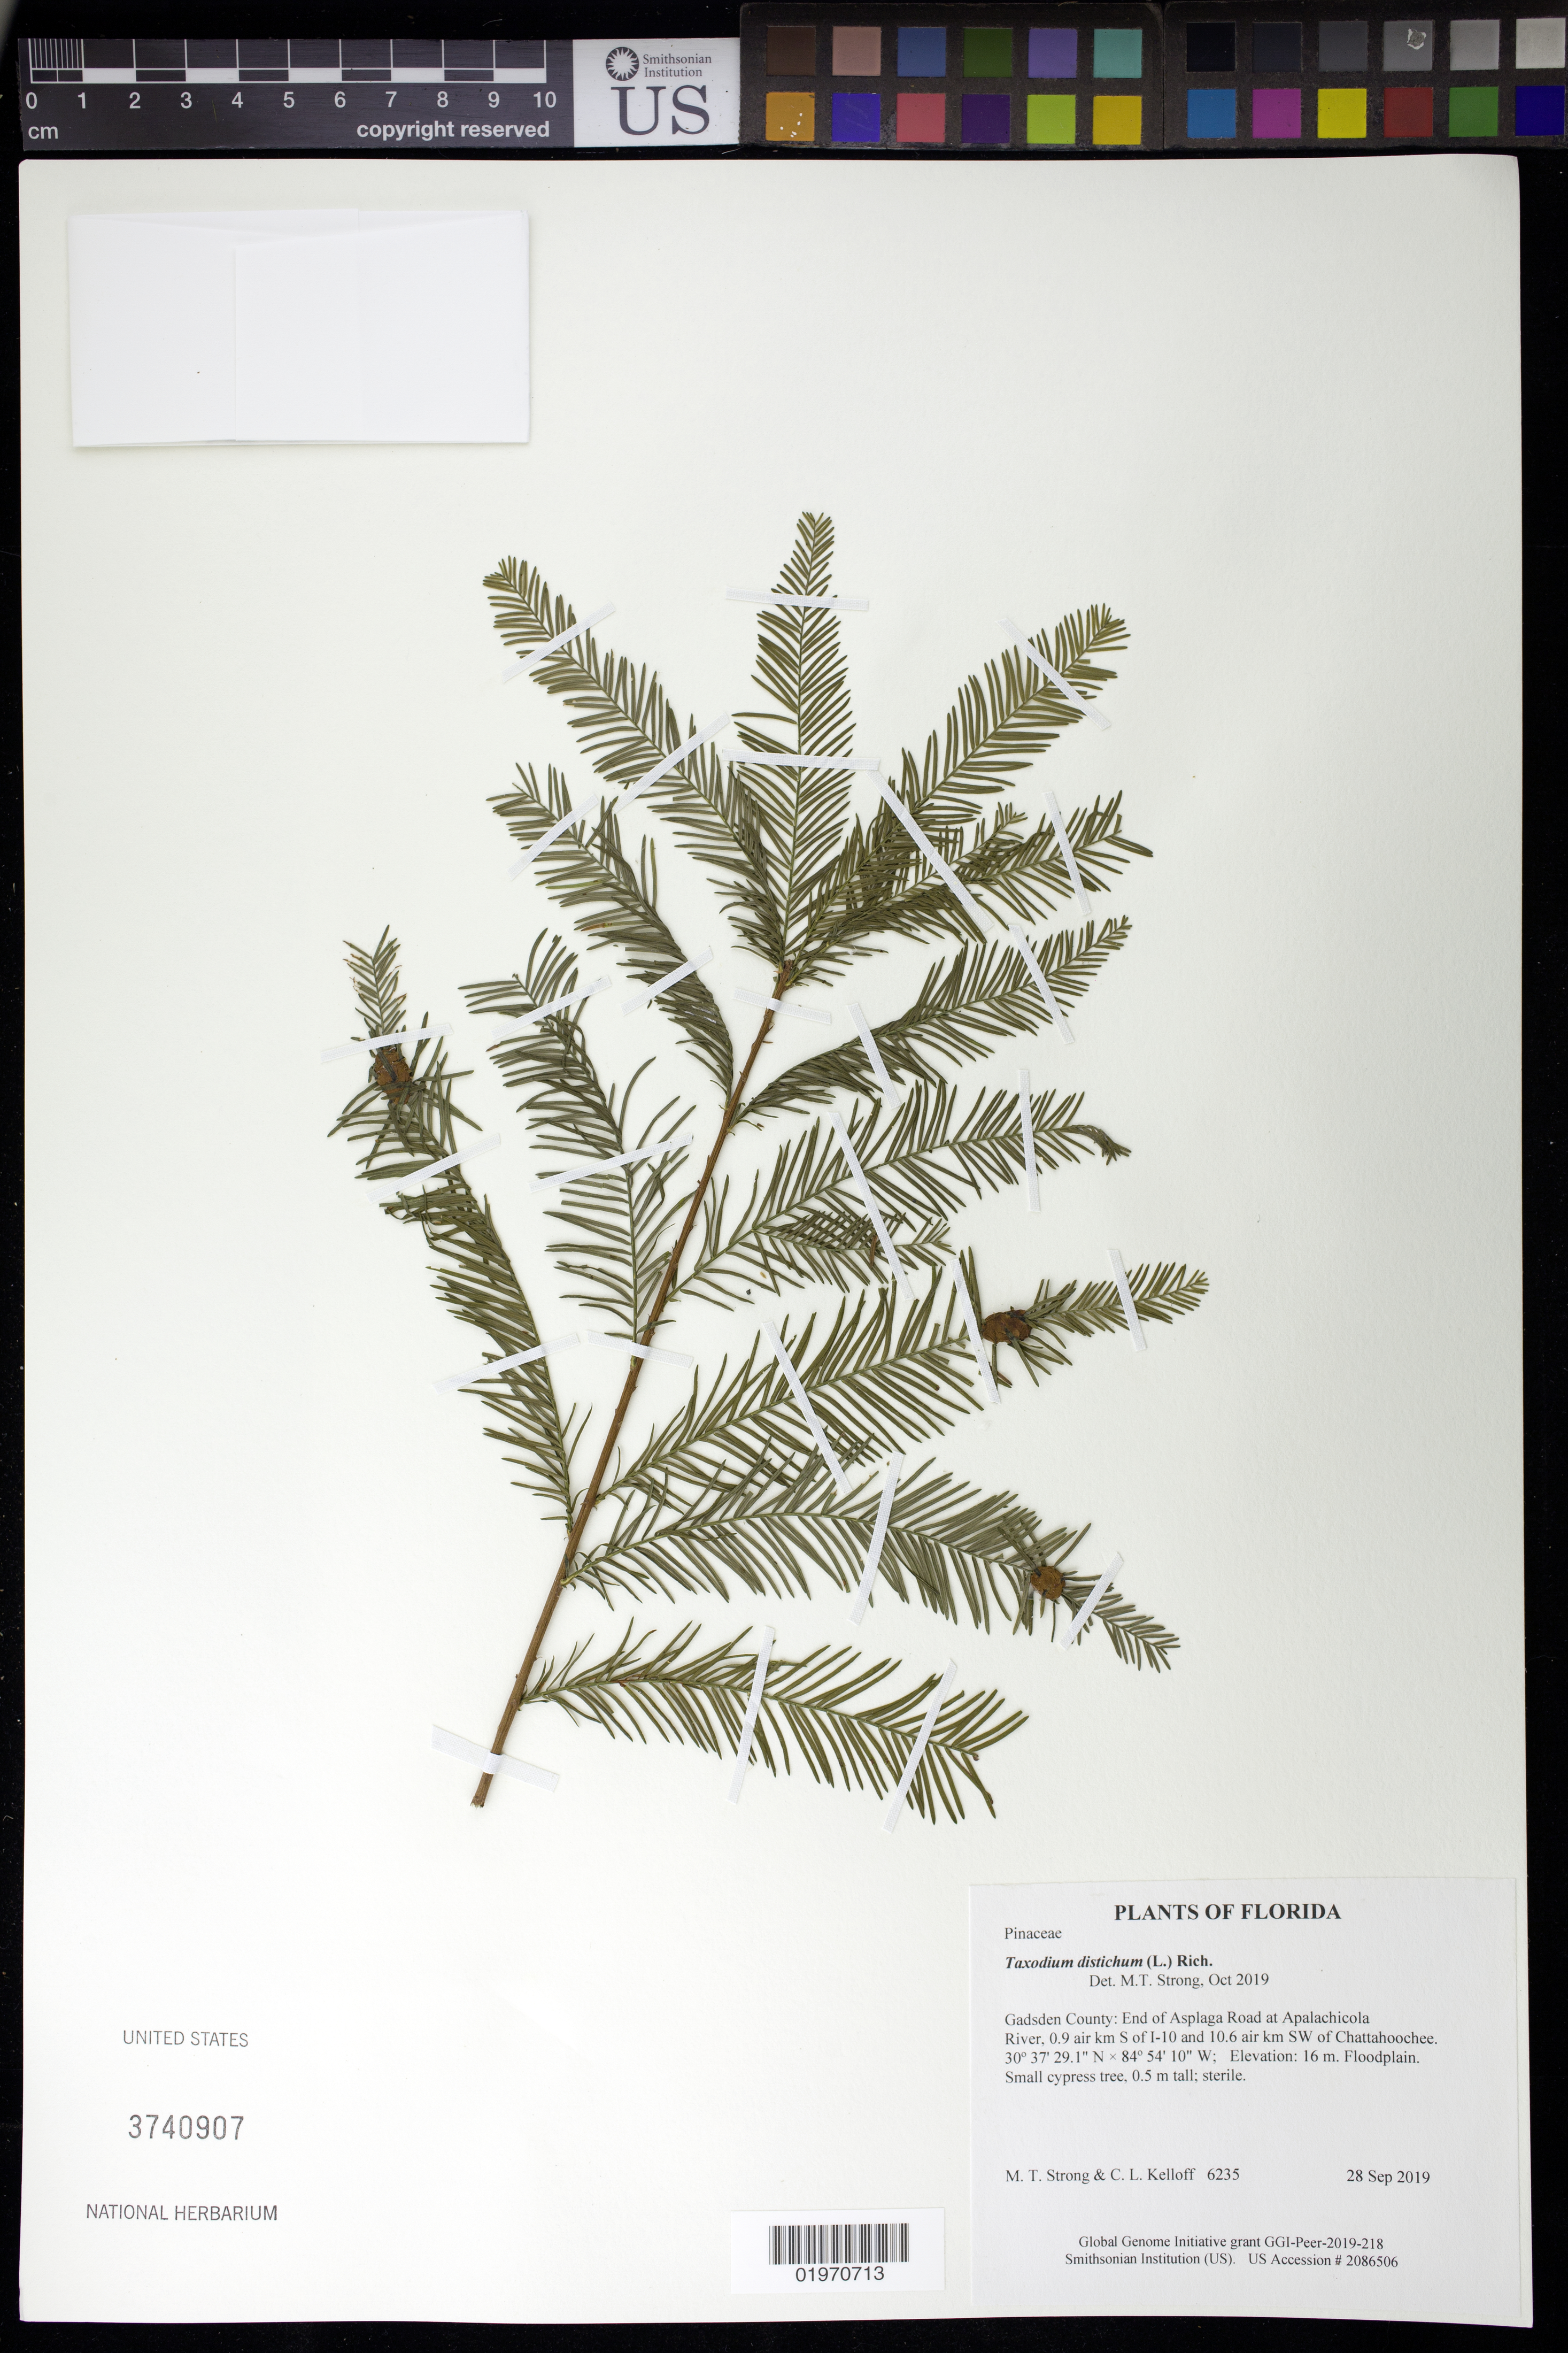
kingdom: Plantae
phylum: Tracheophyta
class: Pinopsida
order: Pinales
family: Cupressaceae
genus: Taxodium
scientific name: Taxodium distichum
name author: (L.) Rich.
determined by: Strong, Mark T., (BOT), Smithsonian Institution - National Museum of Natural History (UNITED STATES)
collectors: M. T. Strong & C. L. Kelloff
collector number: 6235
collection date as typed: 28 Sep 2019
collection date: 2019-09-28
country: United States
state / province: Florida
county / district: Gadsden County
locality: End of Asplaga Road at Apalachicola River, 0.9 air km S of I-10 and 10.6 air km SW of Chattahoochee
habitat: Floodplain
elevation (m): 16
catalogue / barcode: US 3740907